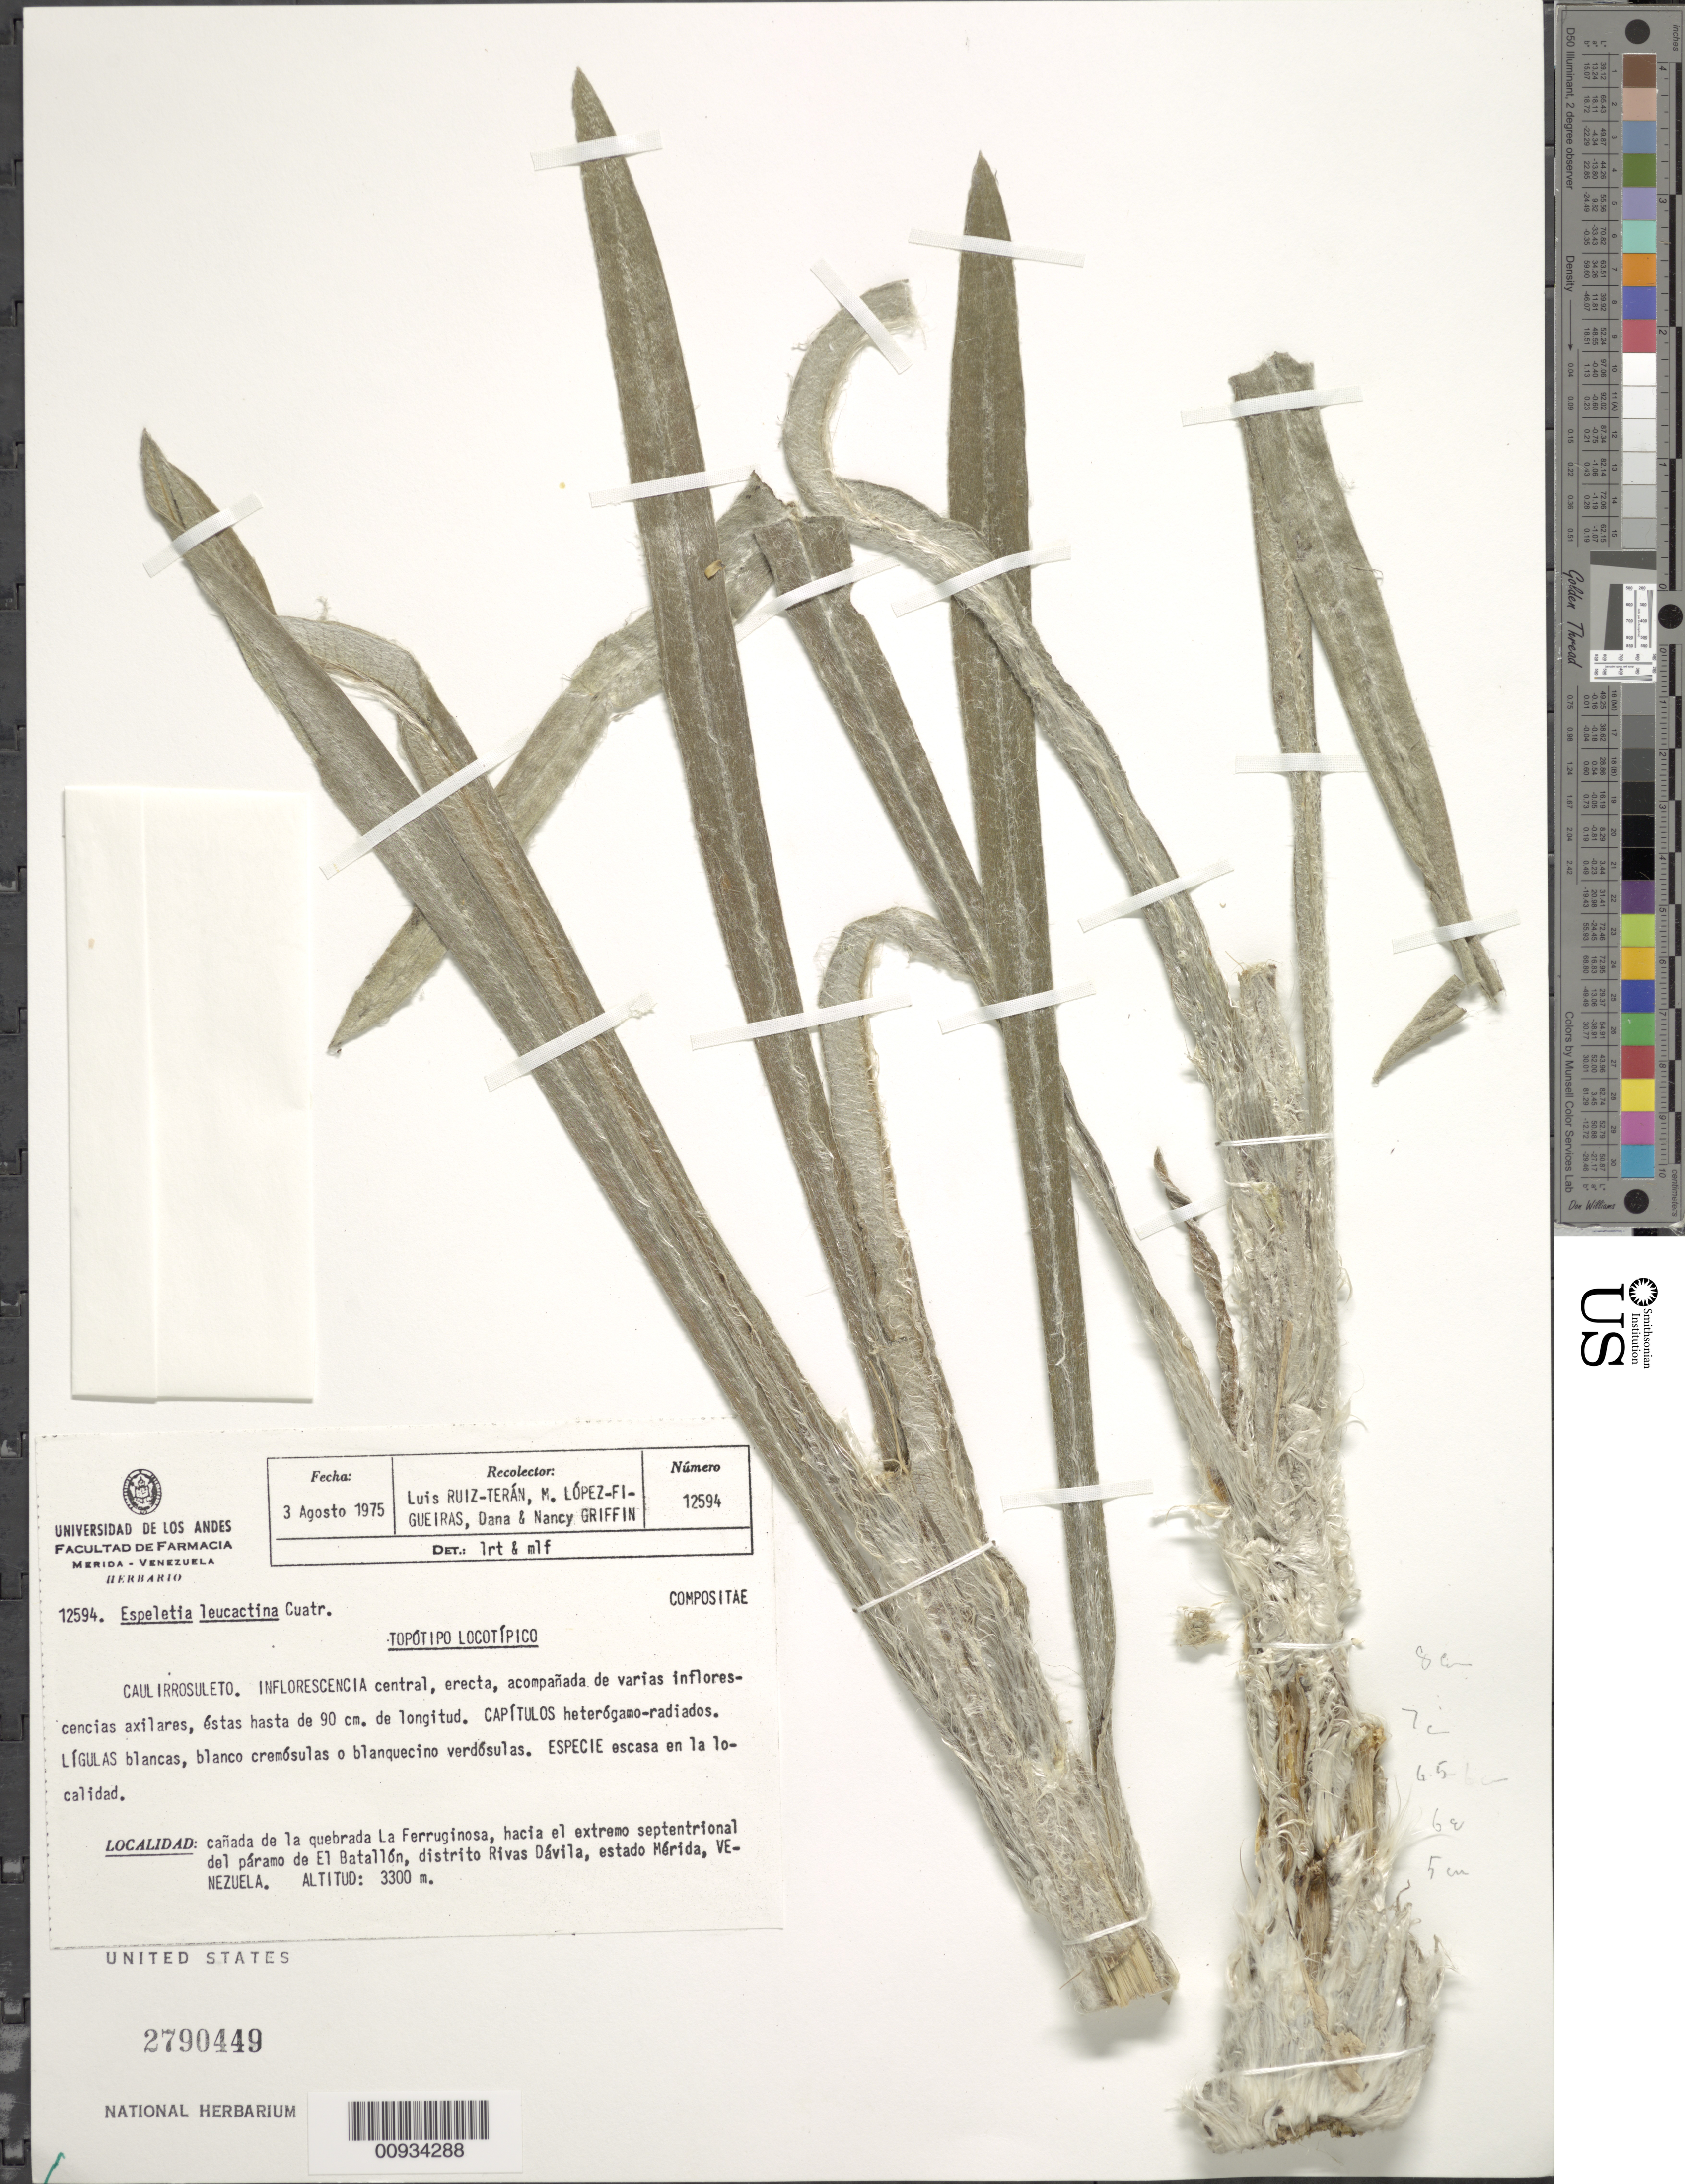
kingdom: Plantae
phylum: Tracheophyta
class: Magnoliopsida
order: Asterales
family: Asteraceae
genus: Ruilopezia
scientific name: Ruilopezia leucactina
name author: (Cuatrec.) Cuatrec.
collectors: L. Teran, M. López Figueiras, D. Griffin & N. Griffin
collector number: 12594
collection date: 1975-08-03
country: Venezuela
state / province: Mérida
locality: Canada de la quebrada La Ferruginosa, hacia el extremo septentrional del paramo de El Batallon, Distrito Rivas Davila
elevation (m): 3300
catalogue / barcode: US 2790449